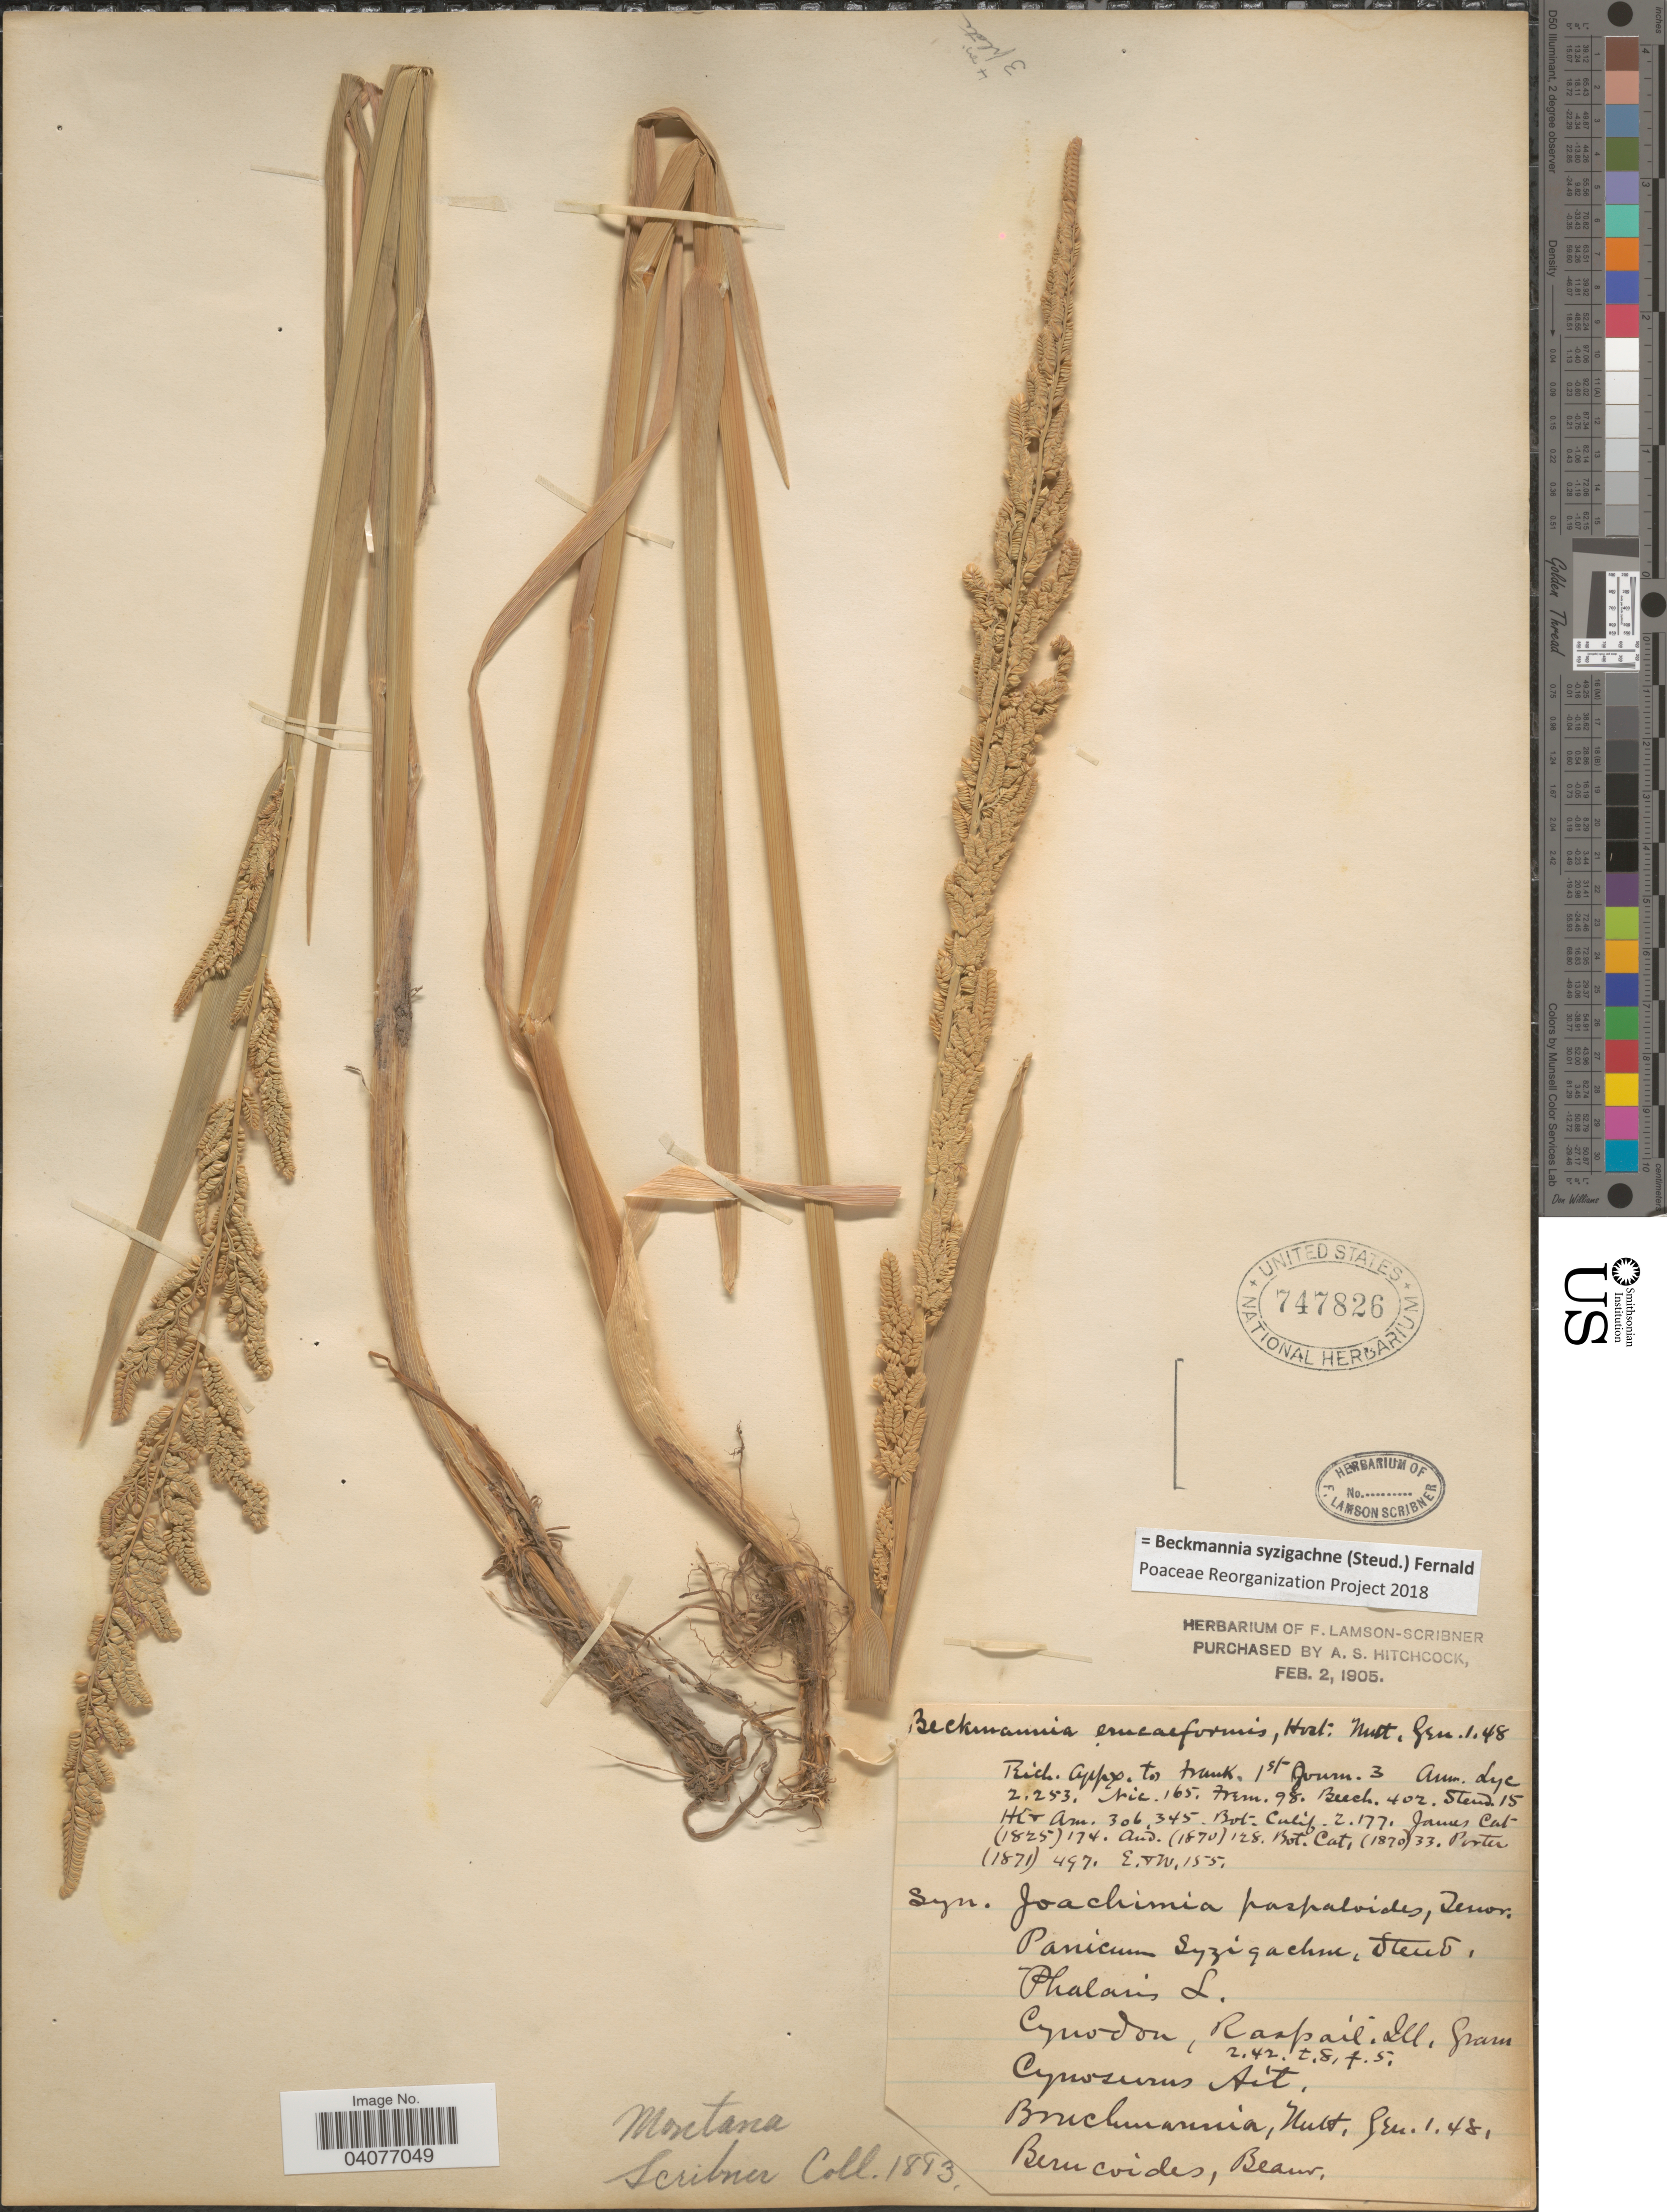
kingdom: Plantae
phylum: Tracheophyta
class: Liliopsida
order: Poales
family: Poaceae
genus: Beckmannia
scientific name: Beckmannia syzigachne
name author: (Steud.) Fernald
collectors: F. Lamson-Scribner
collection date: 1893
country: United States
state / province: Montana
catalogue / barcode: US 747826